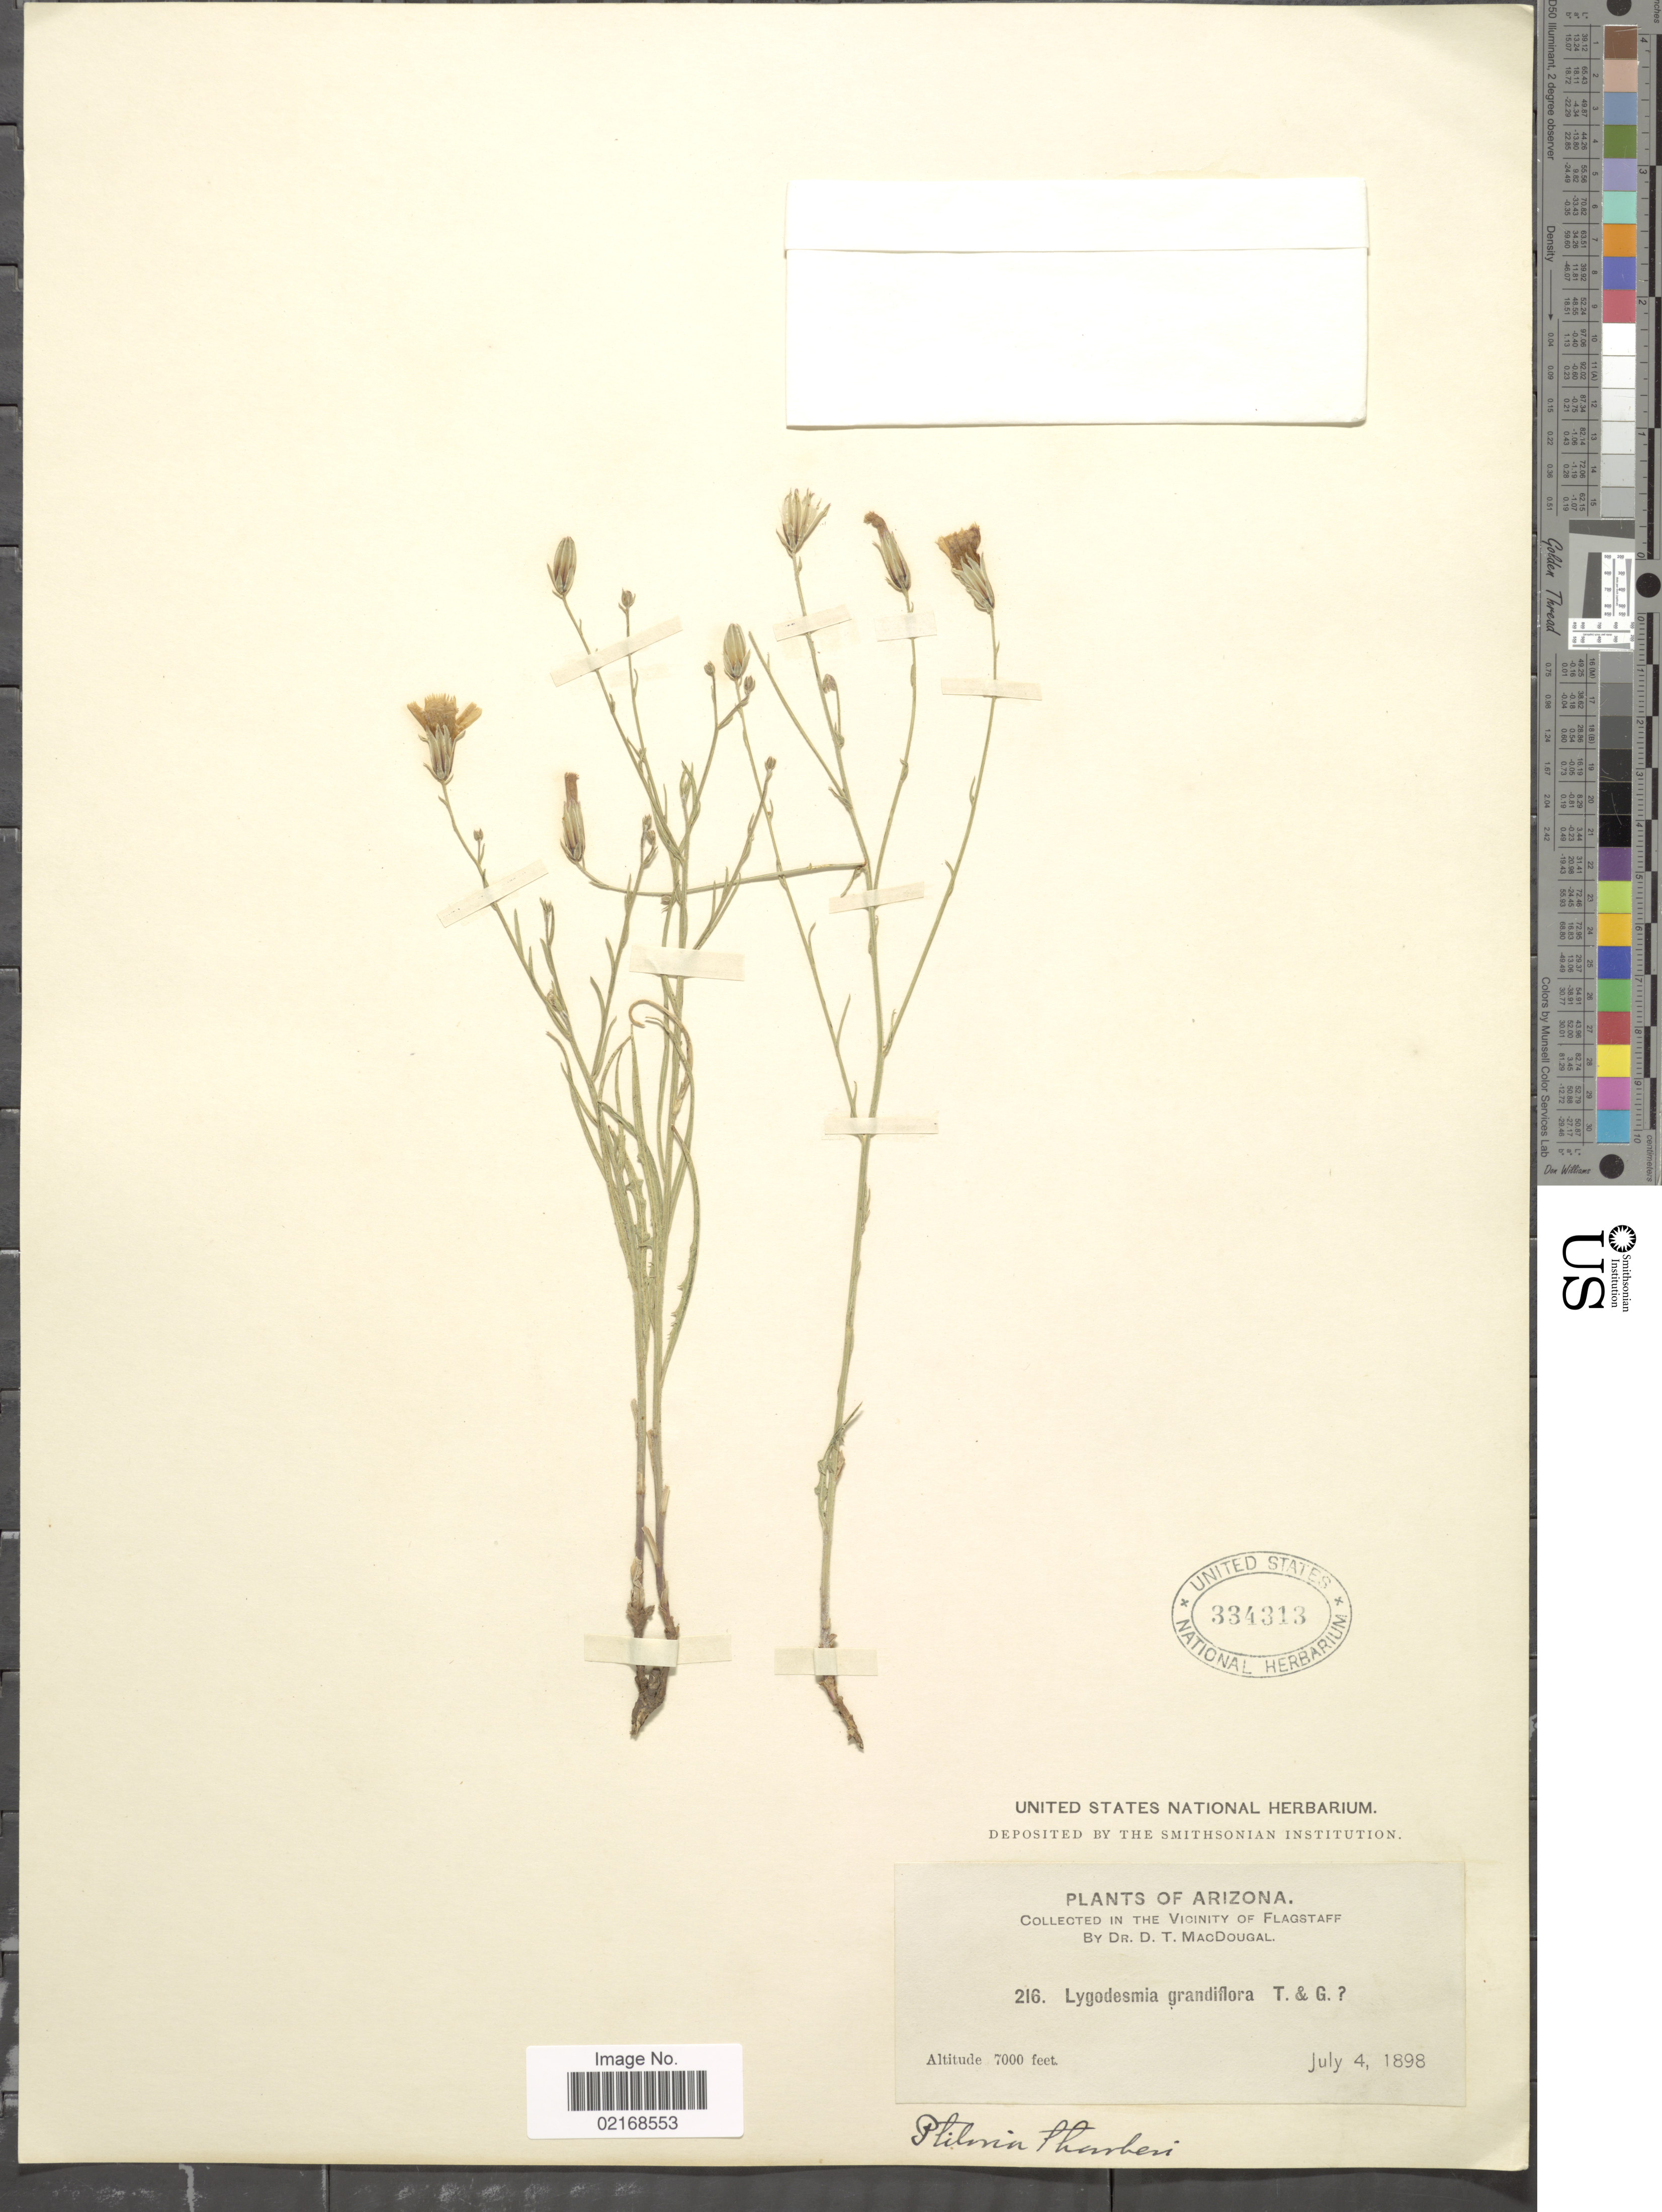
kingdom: Plantae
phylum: Tracheophyta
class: Magnoliopsida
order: Asterales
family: Asteraceae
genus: Stephanomeria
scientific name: Stephanomeria thurberi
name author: A. Gray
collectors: D. T. MacDougal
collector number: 216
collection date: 1898-07-04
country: United States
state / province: Arizona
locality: In the Vicinity of Flagstaff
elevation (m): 2134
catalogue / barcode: US 334313